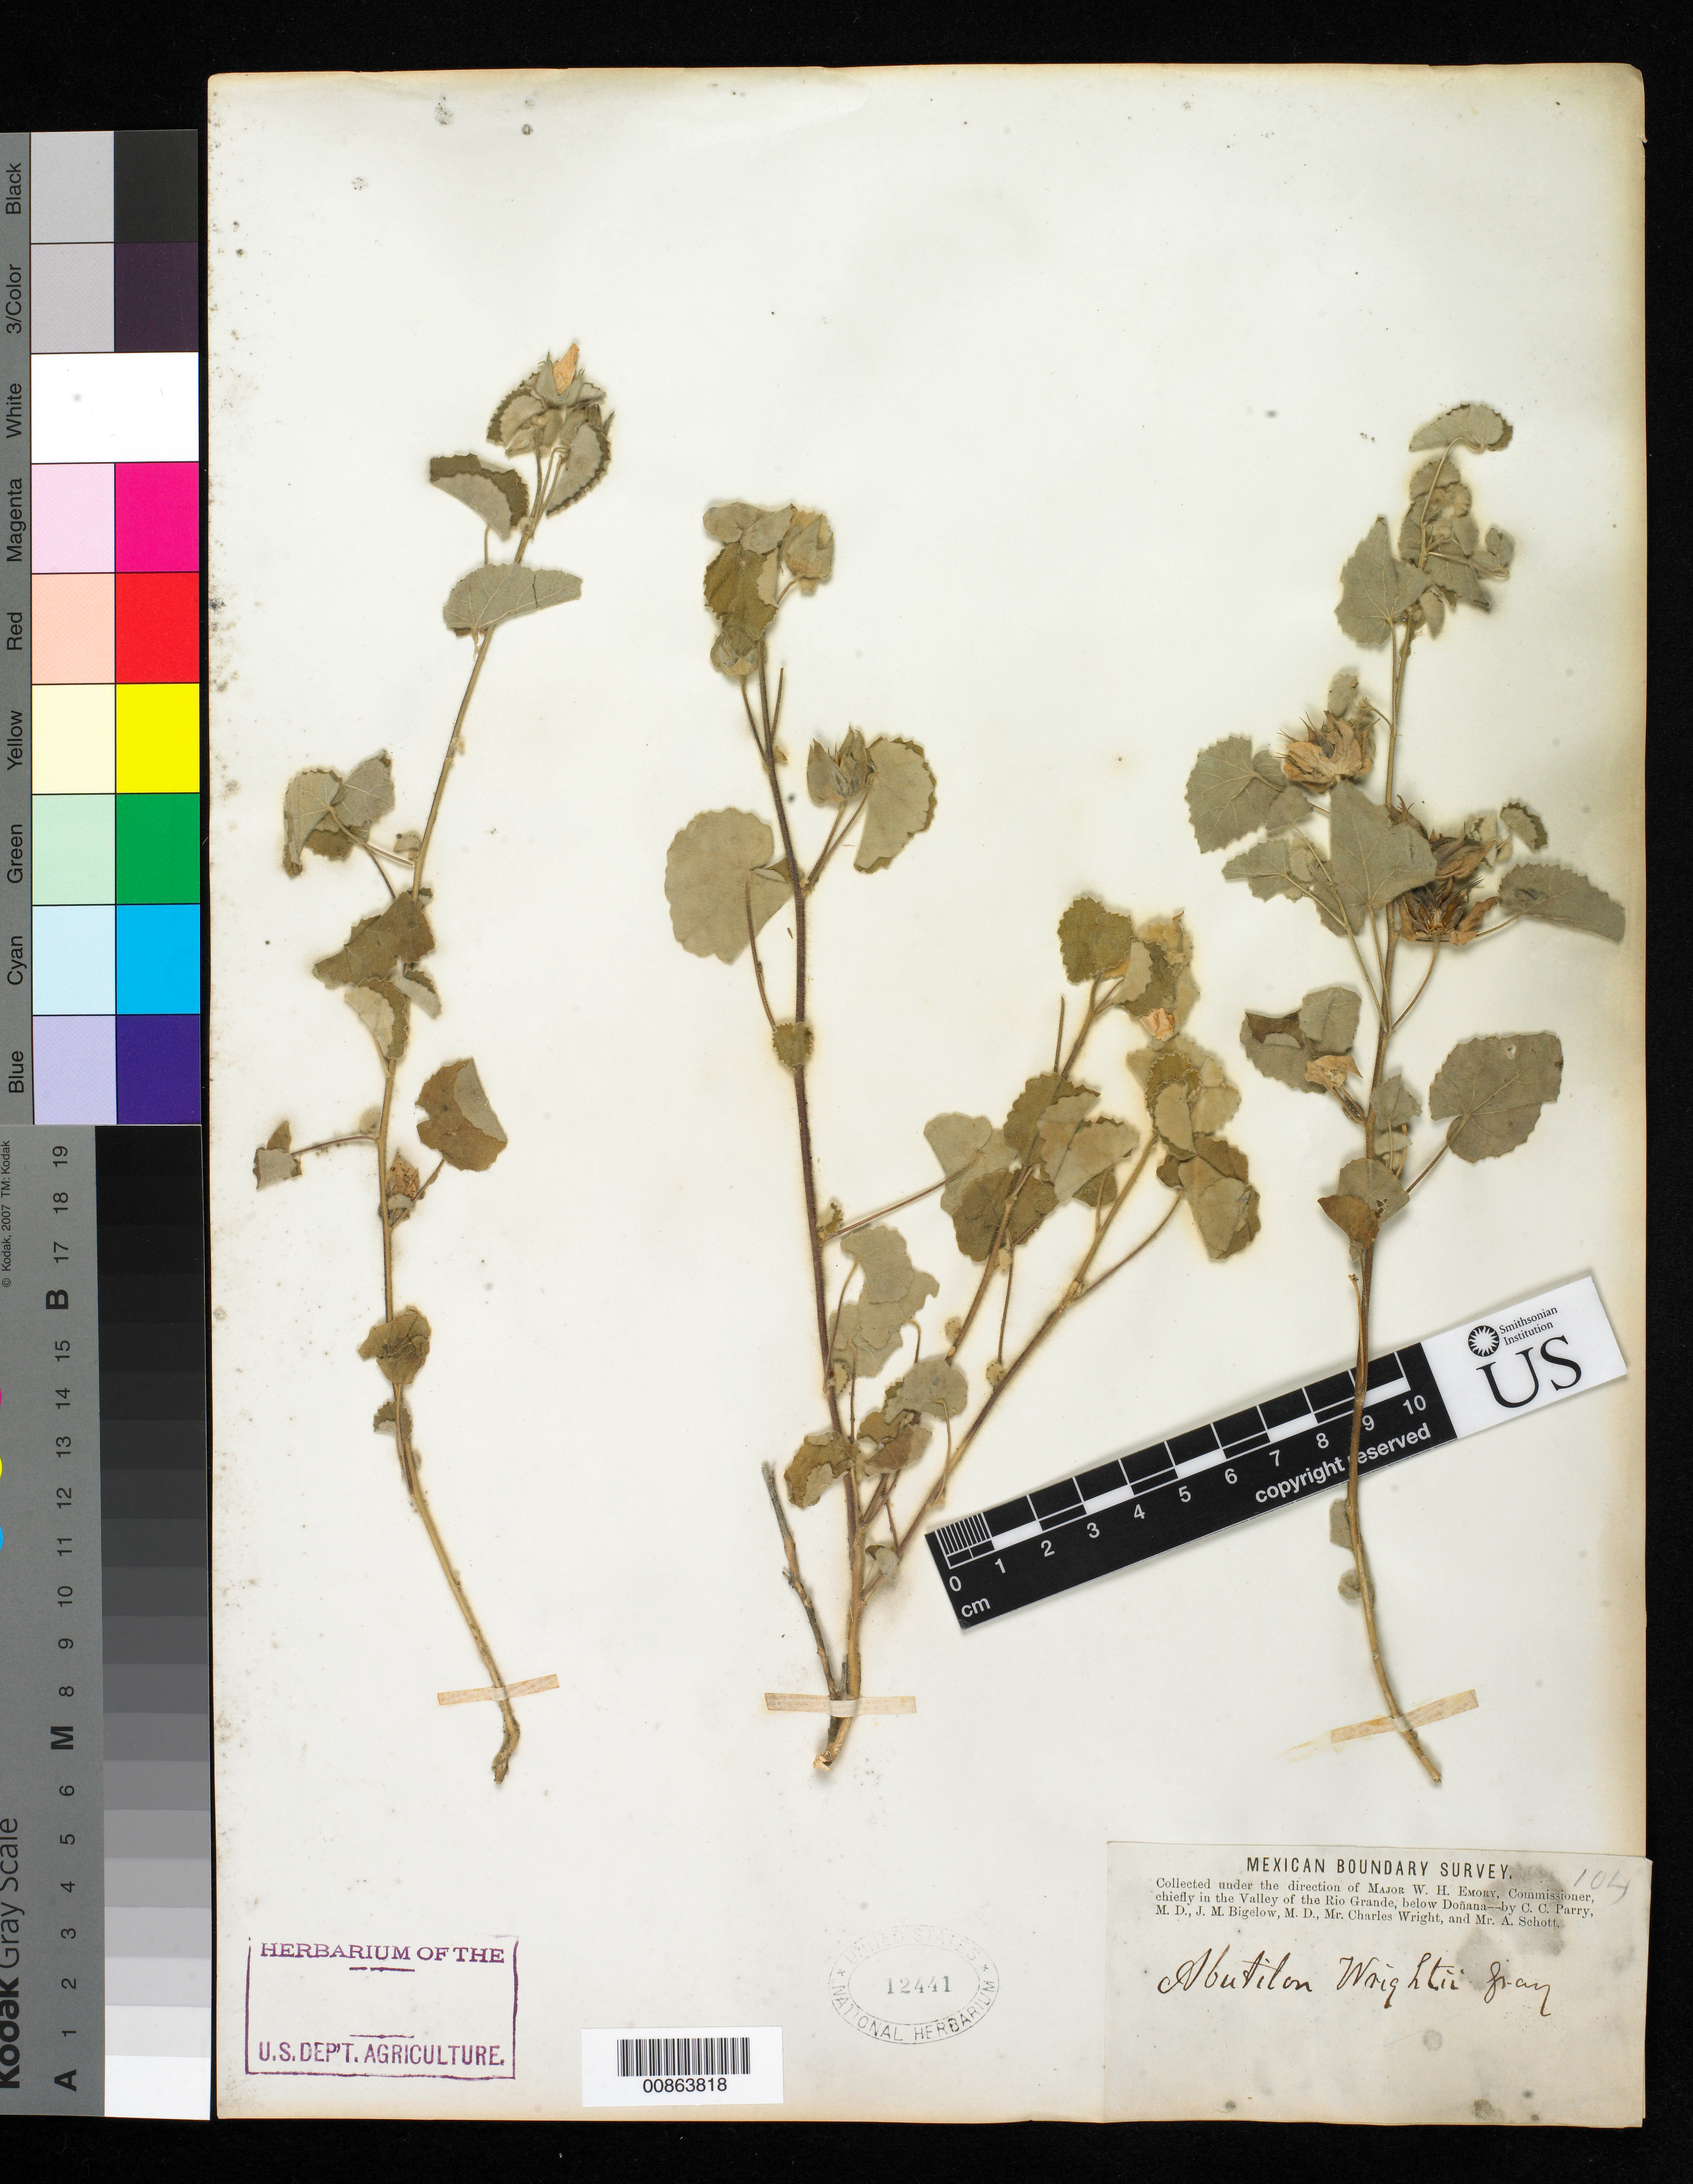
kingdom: Plantae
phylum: Tracheophyta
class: Magnoliopsida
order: Malvales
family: Malvaceae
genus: Abutilon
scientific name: Abutilon wrightii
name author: A. Gray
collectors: C. C. Parry, J. M. Bigelow, C. Wright & A. C. V. Schott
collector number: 104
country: United States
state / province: New Mexico / Texas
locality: Valley of the Rio Grande, below Doñana.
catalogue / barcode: US 12441